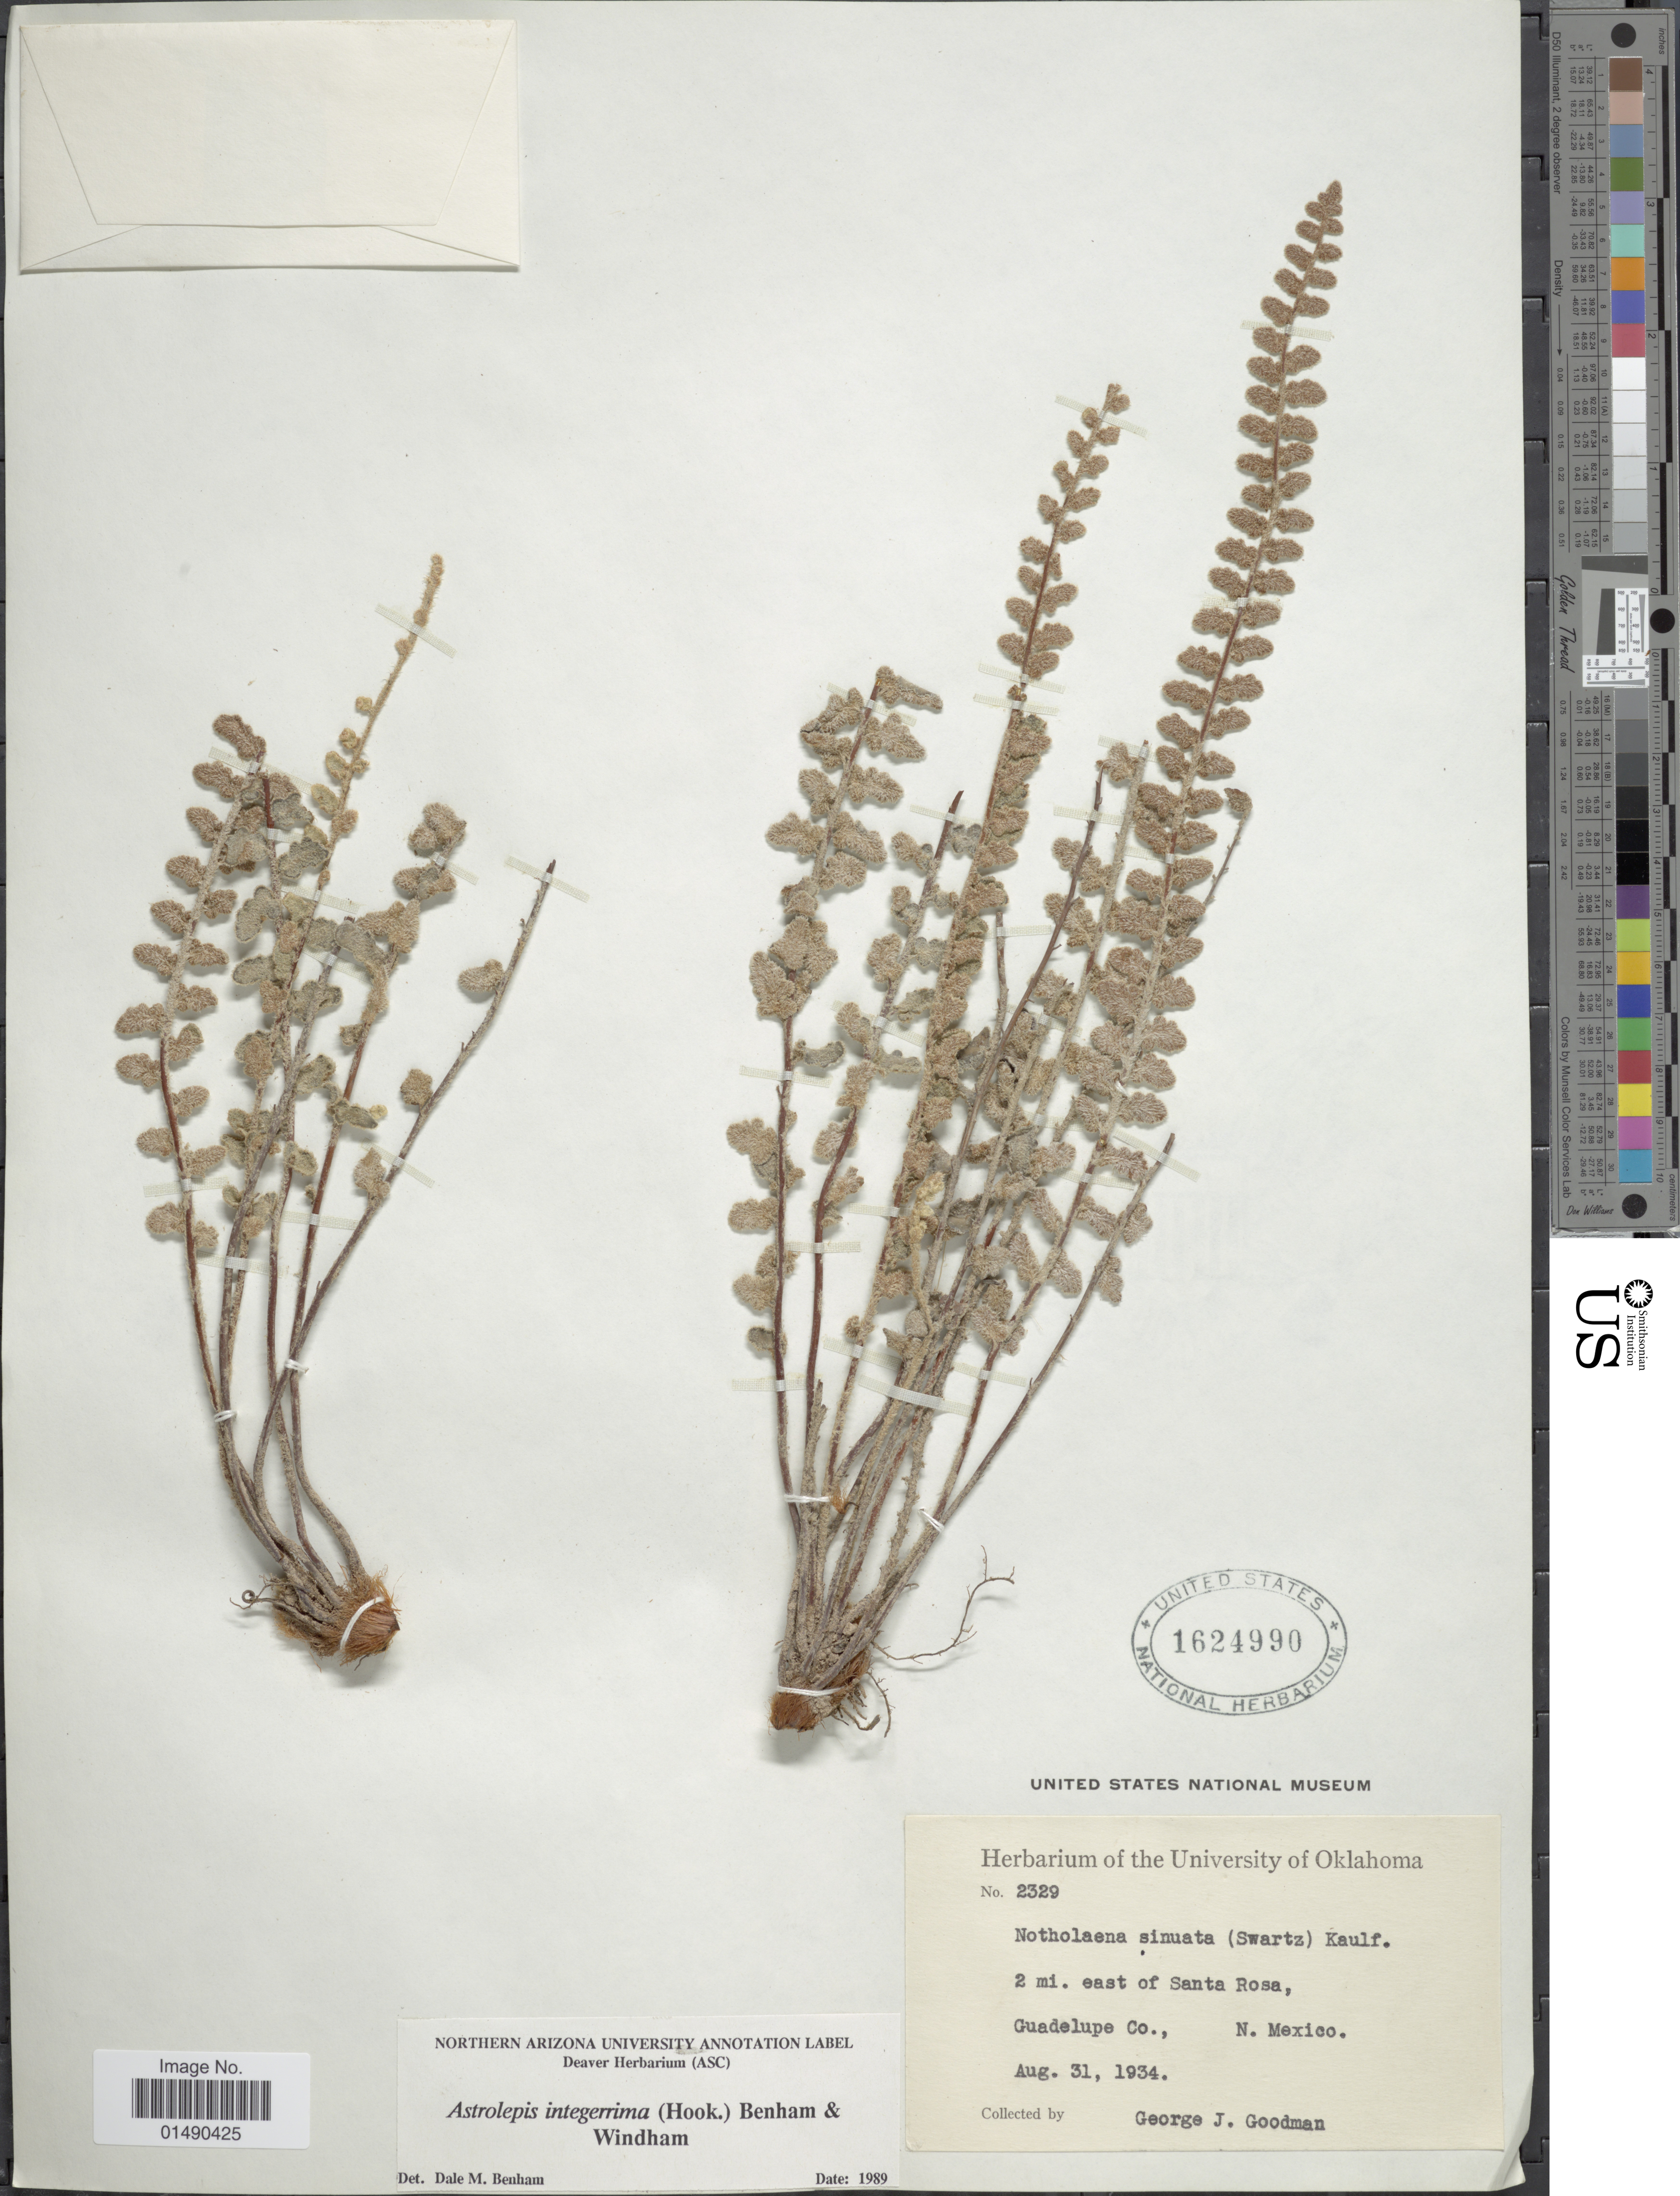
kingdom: Plantae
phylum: Tracheophyta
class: Polypodiopsida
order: Polypodiales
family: Pteridaceae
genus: Astrolepis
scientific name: Astrolepis integerrima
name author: (Hook.) D.M. Benham & Windham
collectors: G. J. Goodman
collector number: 2329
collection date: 1934-08-31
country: United States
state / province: New Mexico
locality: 2 mi. east of Santa Rosa, Guadelupe Co.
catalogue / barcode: US 1624990